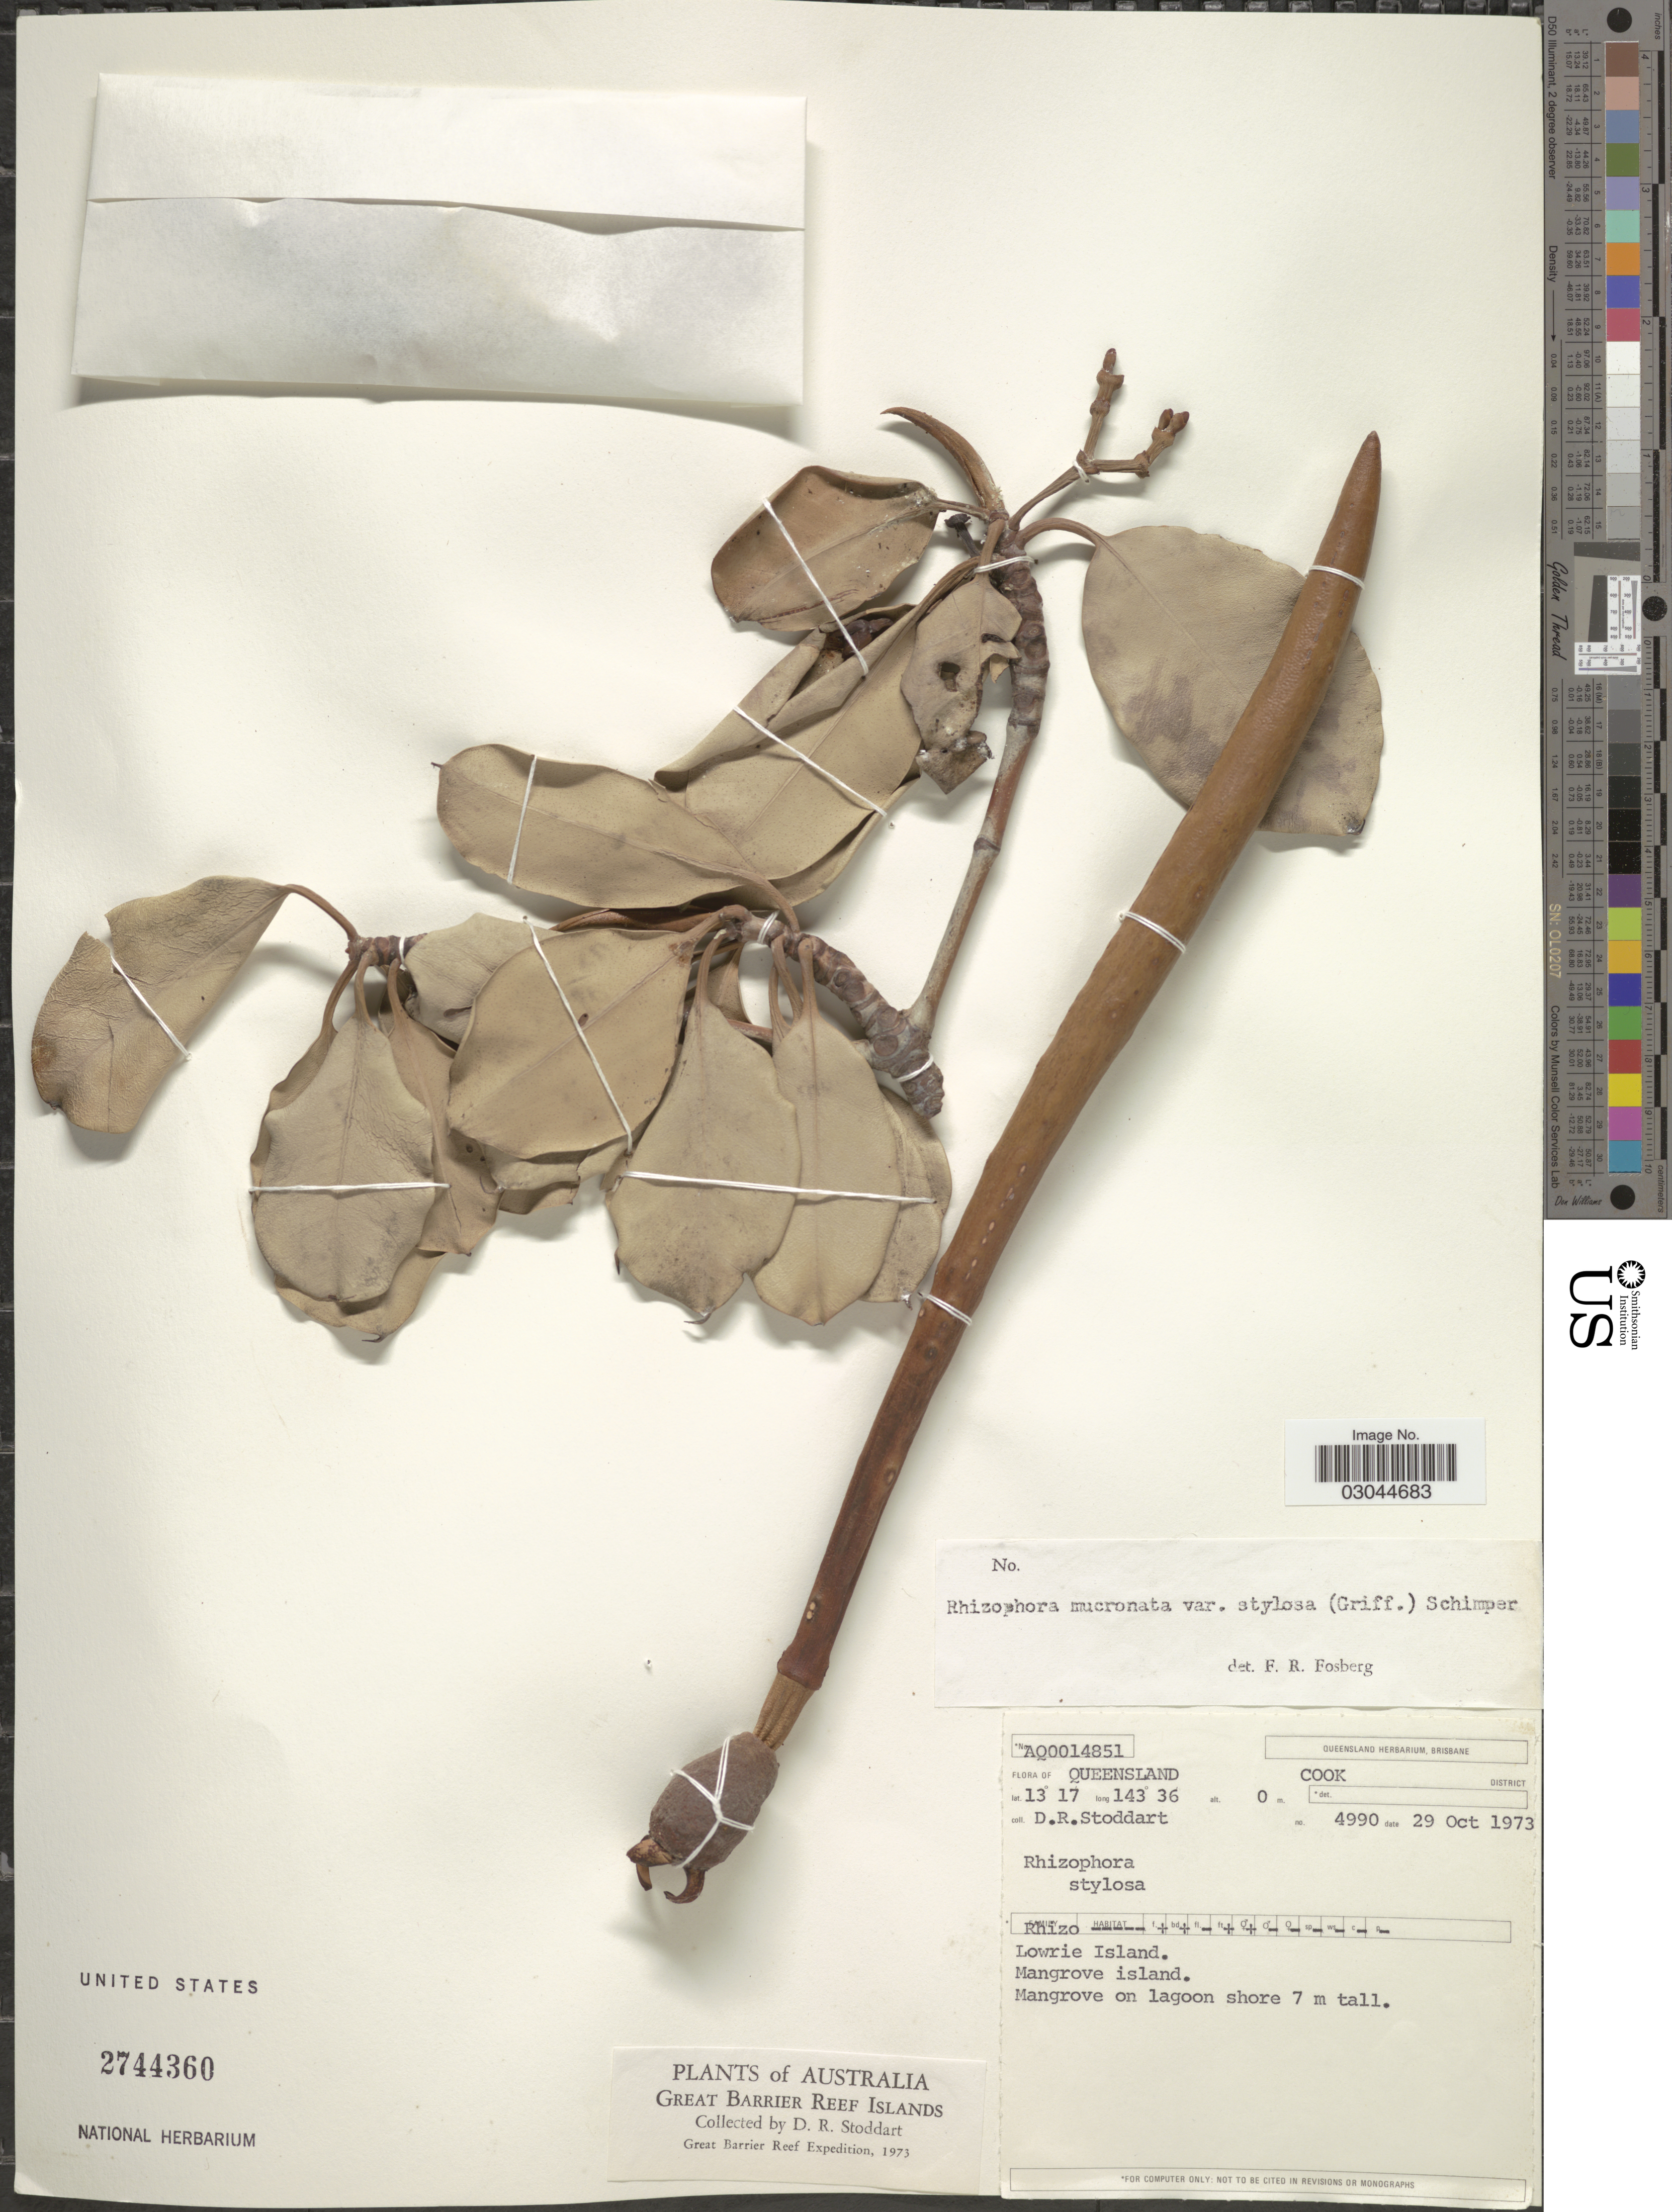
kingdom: Plantae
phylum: Tracheophyta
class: Magnoliopsida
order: Malpighiales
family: Rhizophoraceae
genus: Rhizophora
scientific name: Rhizophora mucronata var. stylosa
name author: Lam.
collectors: D. R. Stoddart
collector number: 4990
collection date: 1973-10-29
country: Australia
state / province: Queensland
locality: Great Barrier Reef Islands. Cook District. Lowrie Island. Mangrove island.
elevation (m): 0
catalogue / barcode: US 2744360